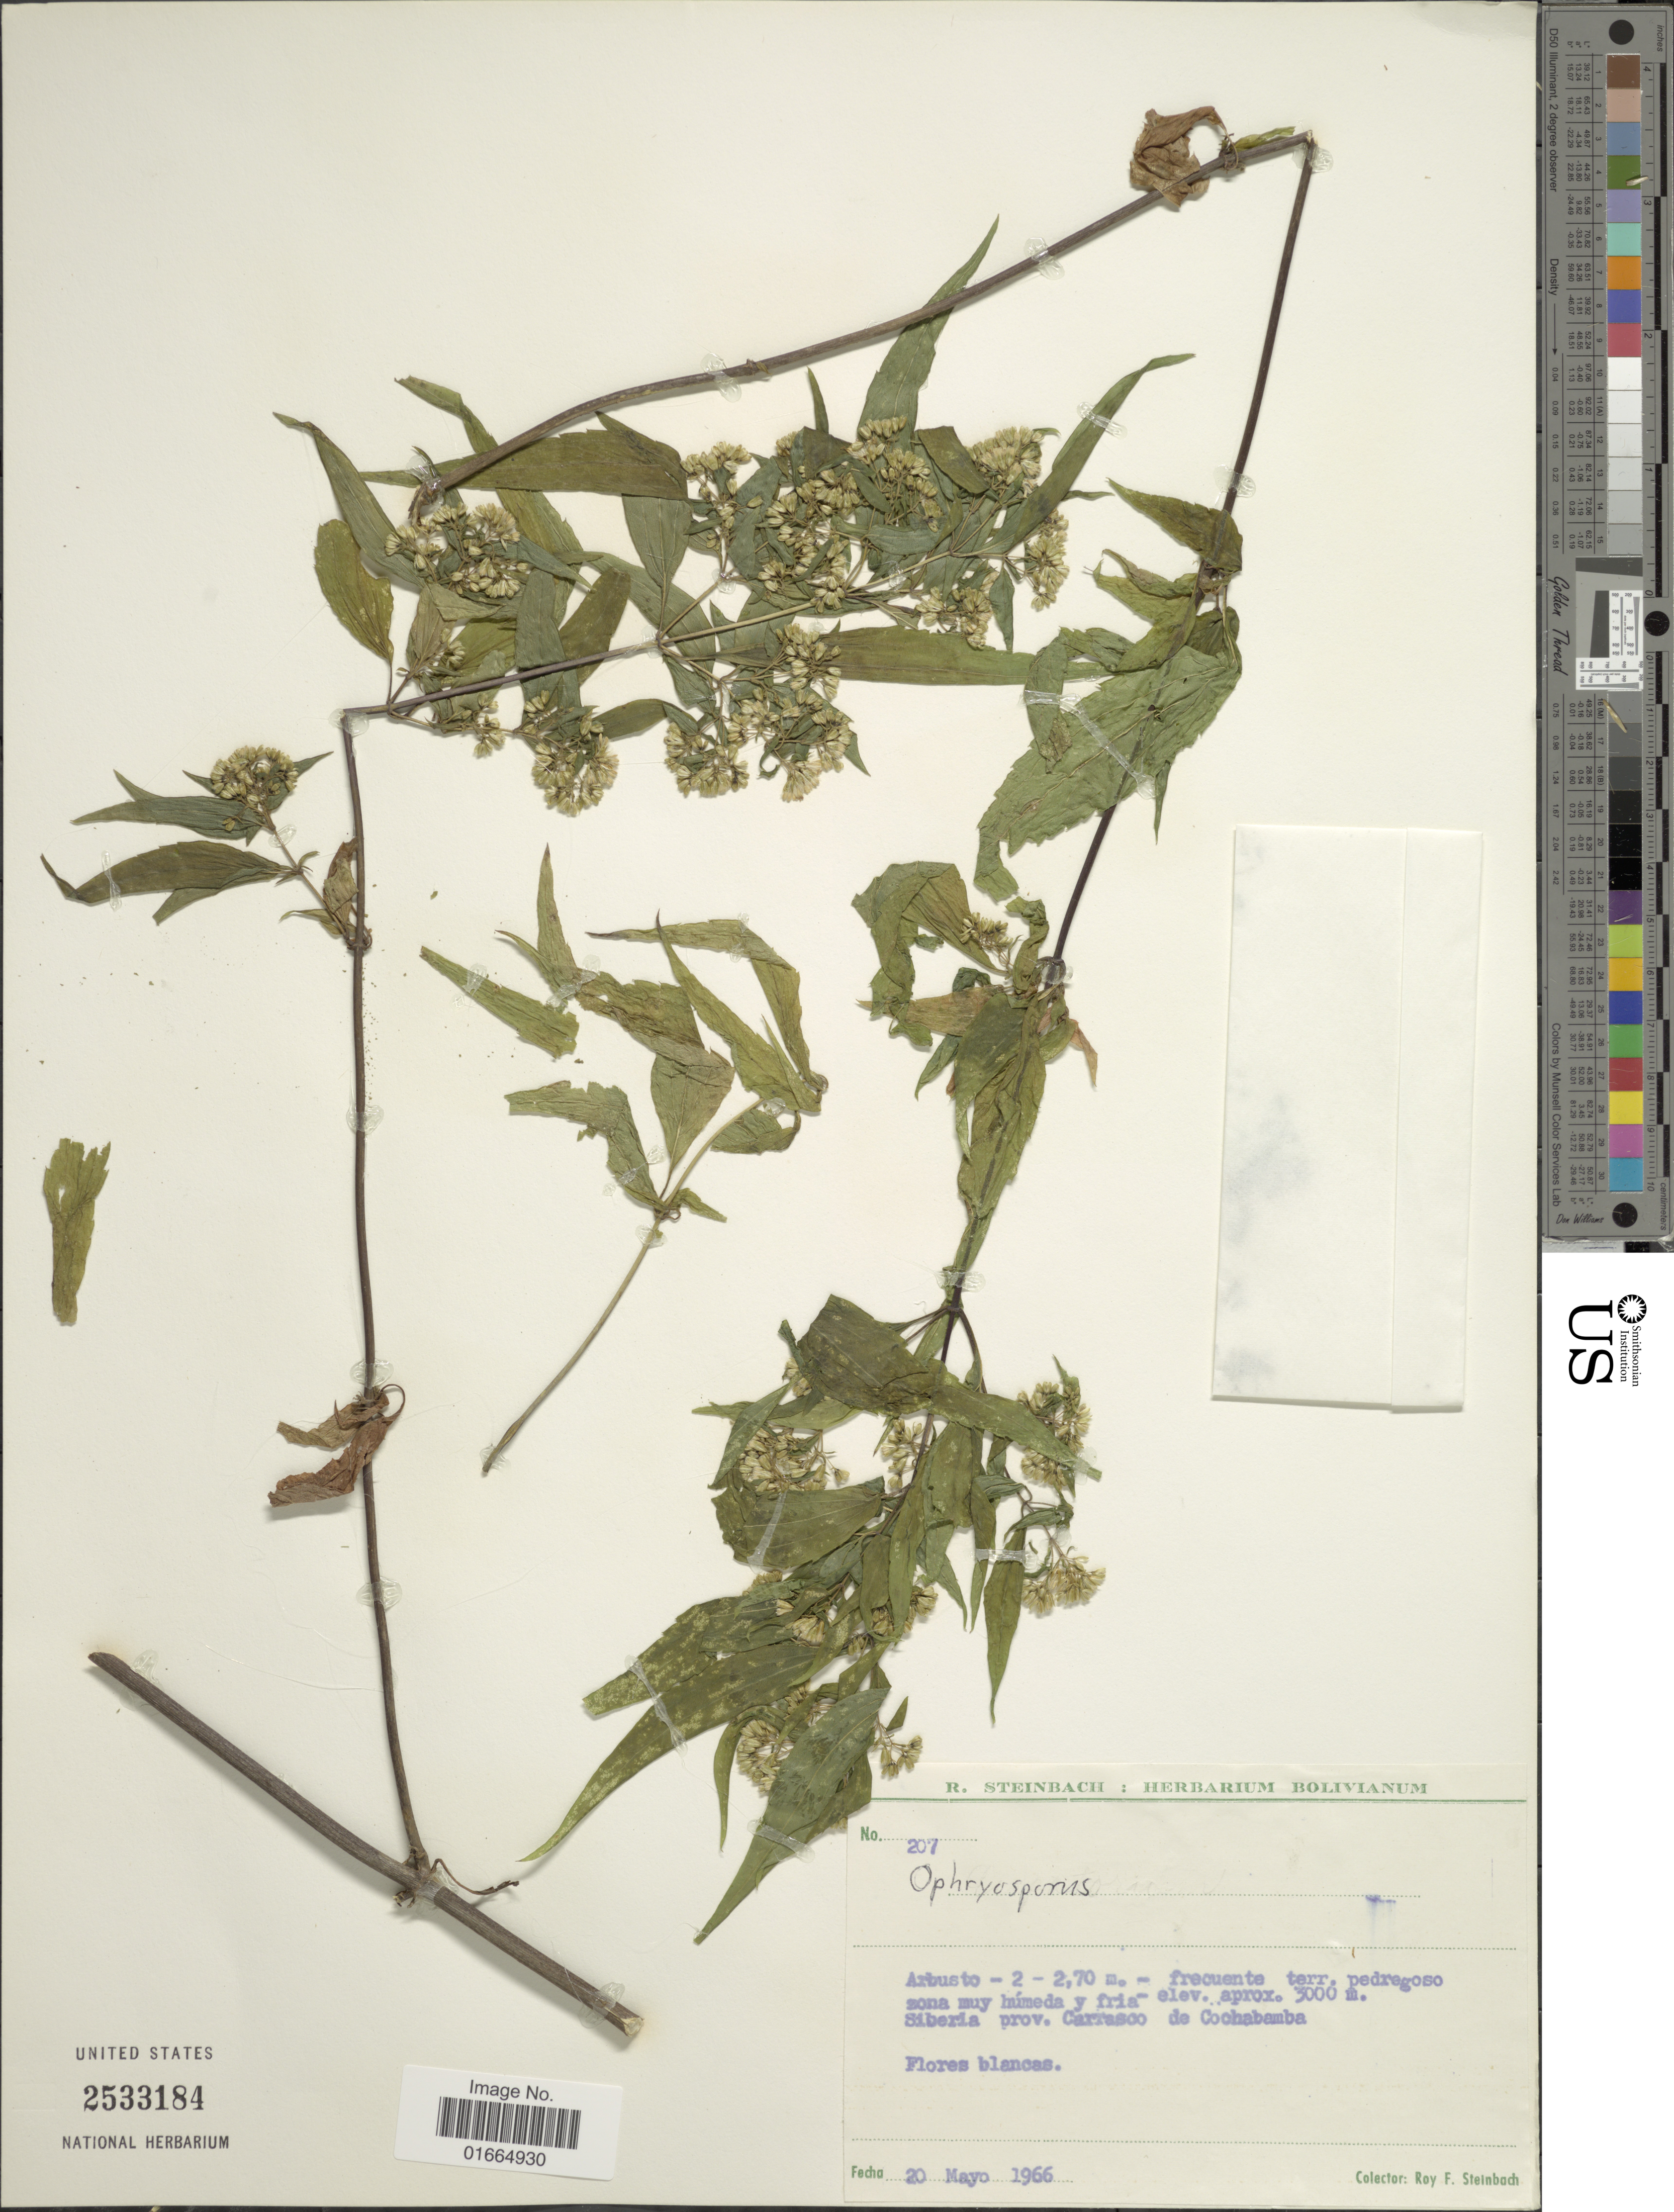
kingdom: Plantae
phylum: Tracheophyta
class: Magnoliopsida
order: Asterales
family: Asteraceae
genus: Ophryosporus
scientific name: Ophryosporus piquerioides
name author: (DC.) Benth. ex Baker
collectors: R. F. Steinbach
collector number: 207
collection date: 1966-05-20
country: Bolivia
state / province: Cochabamba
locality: Siberia prov. Carrasco de Cochabamba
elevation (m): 3000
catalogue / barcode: US 2533184